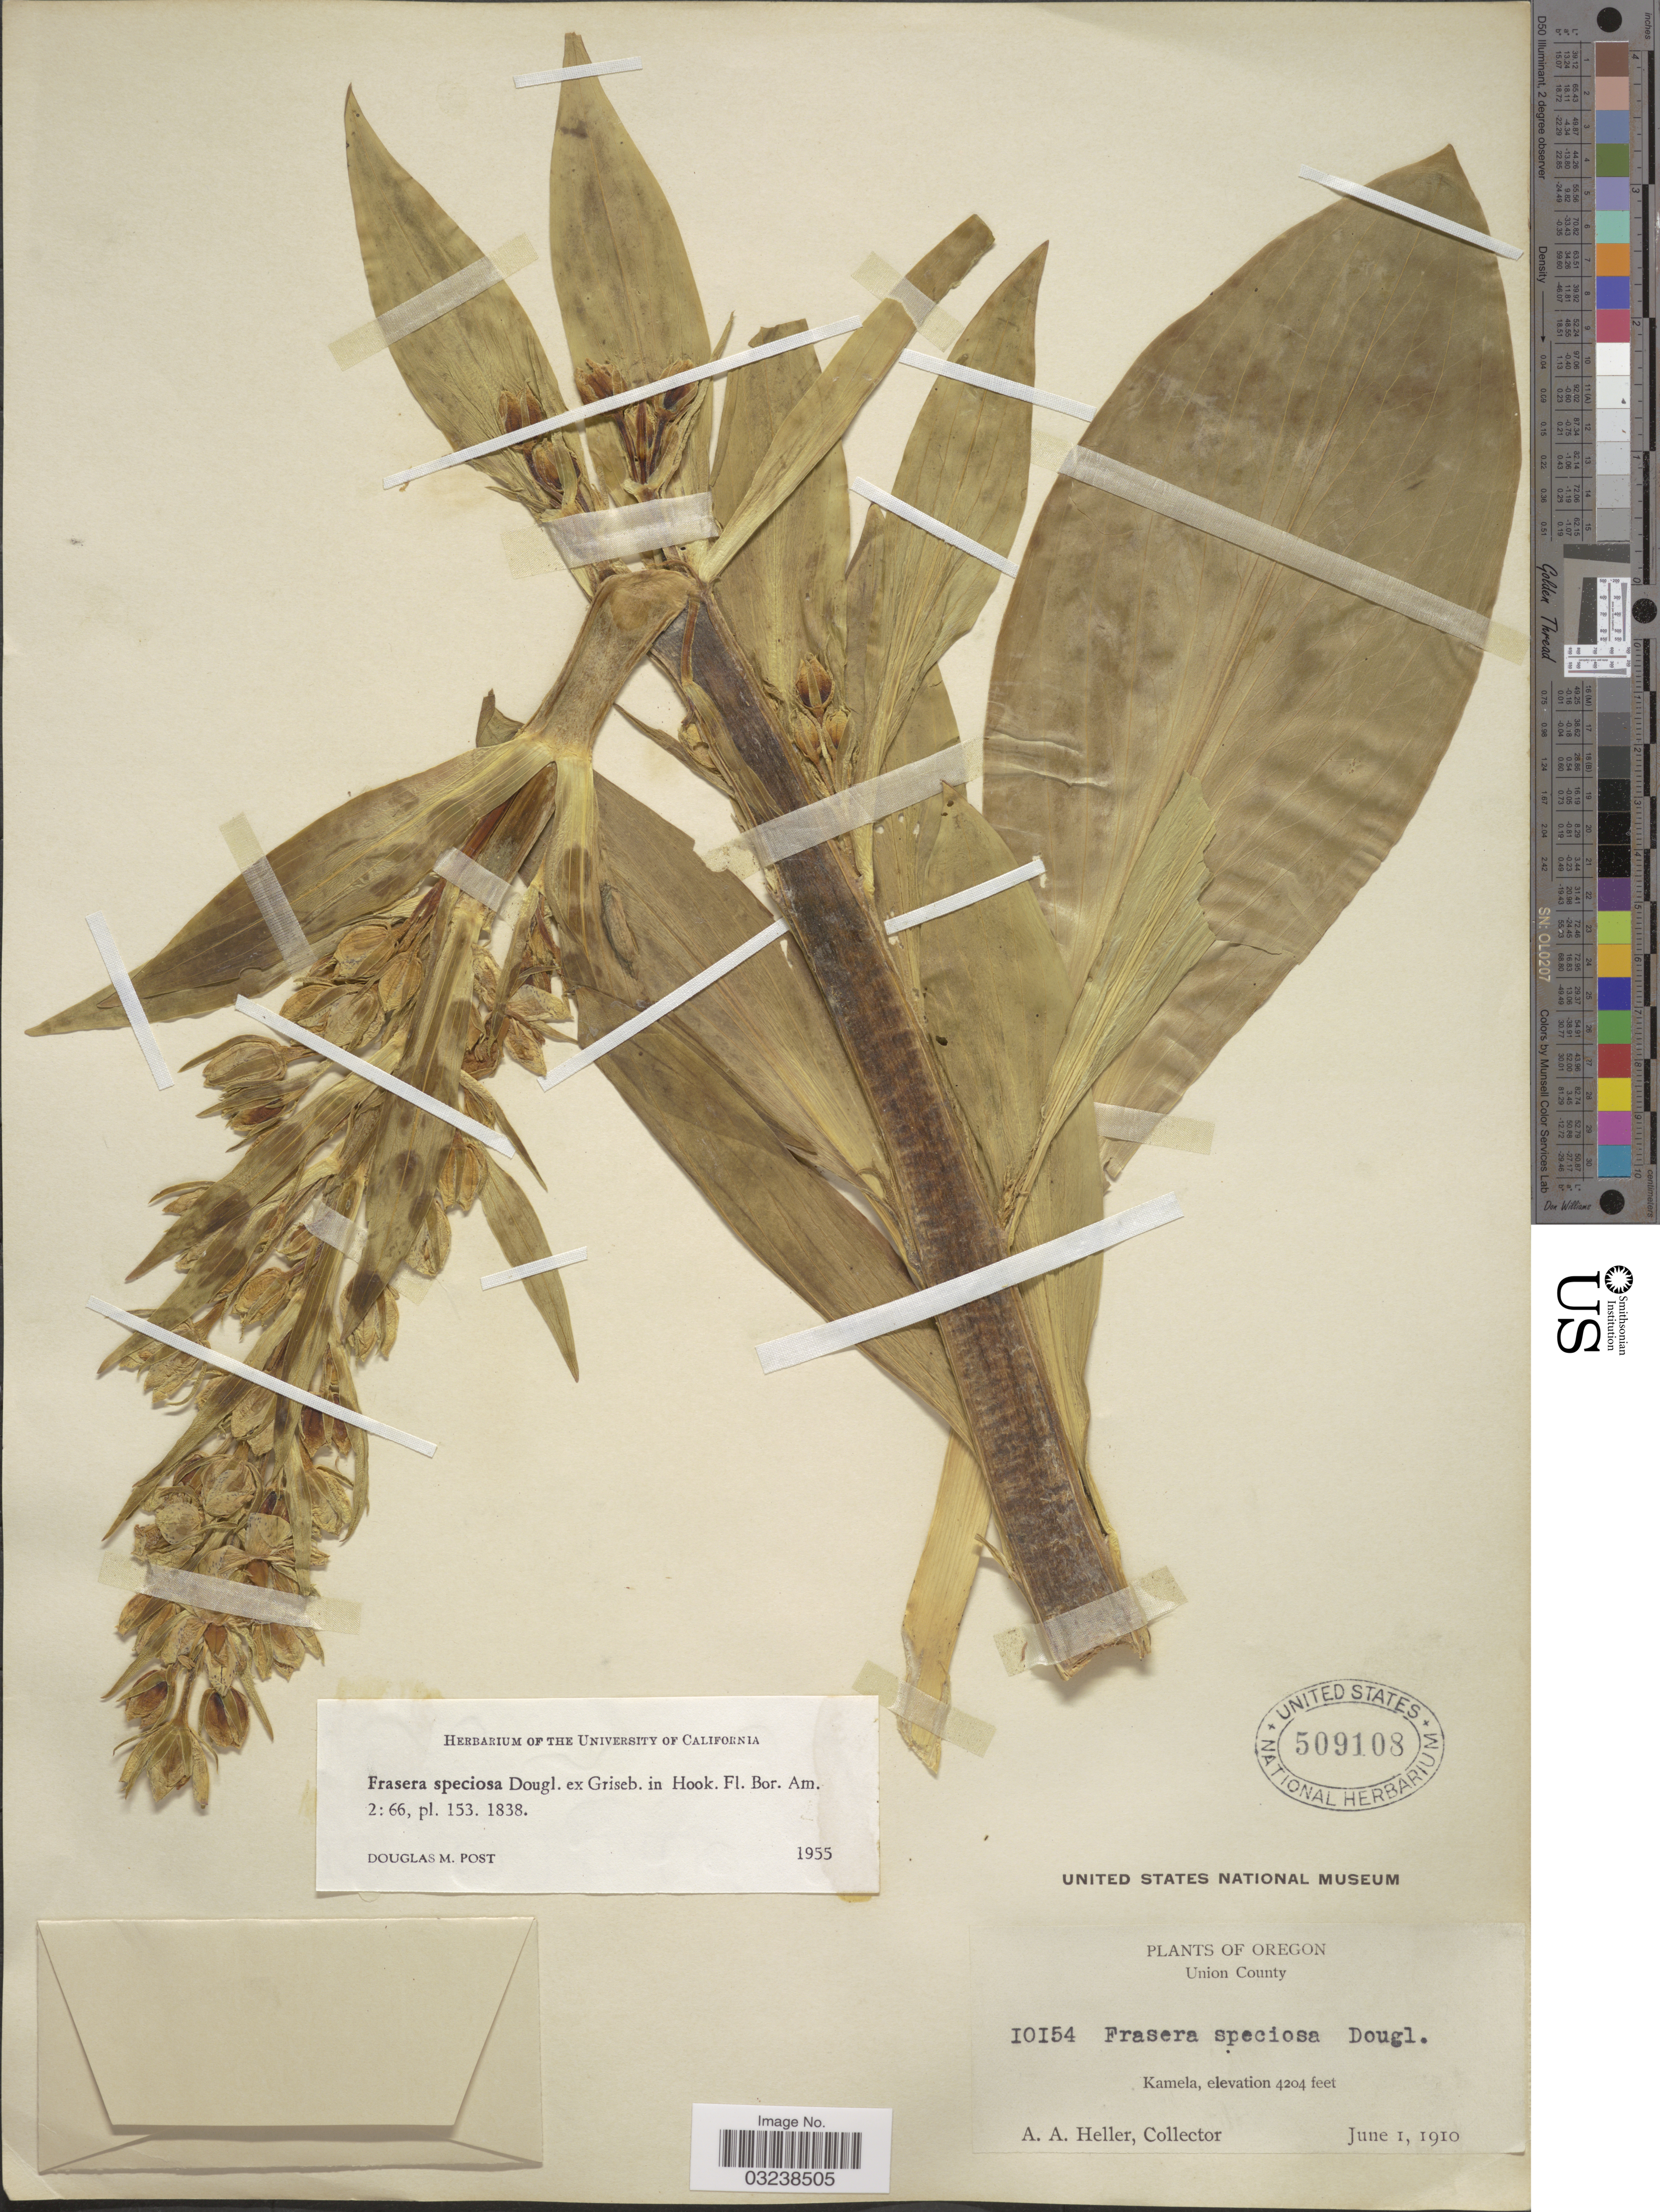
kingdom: Plantae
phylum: Tracheophyta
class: Magnoliopsida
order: Gentianales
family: Gentianaceae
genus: Swertia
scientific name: Swertia radiata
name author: (Kellogg) Kuntze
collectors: A. A. Heller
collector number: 10154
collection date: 1910-06-01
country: United States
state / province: Oregon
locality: Union County. Kamela.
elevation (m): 1281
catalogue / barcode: US 509108